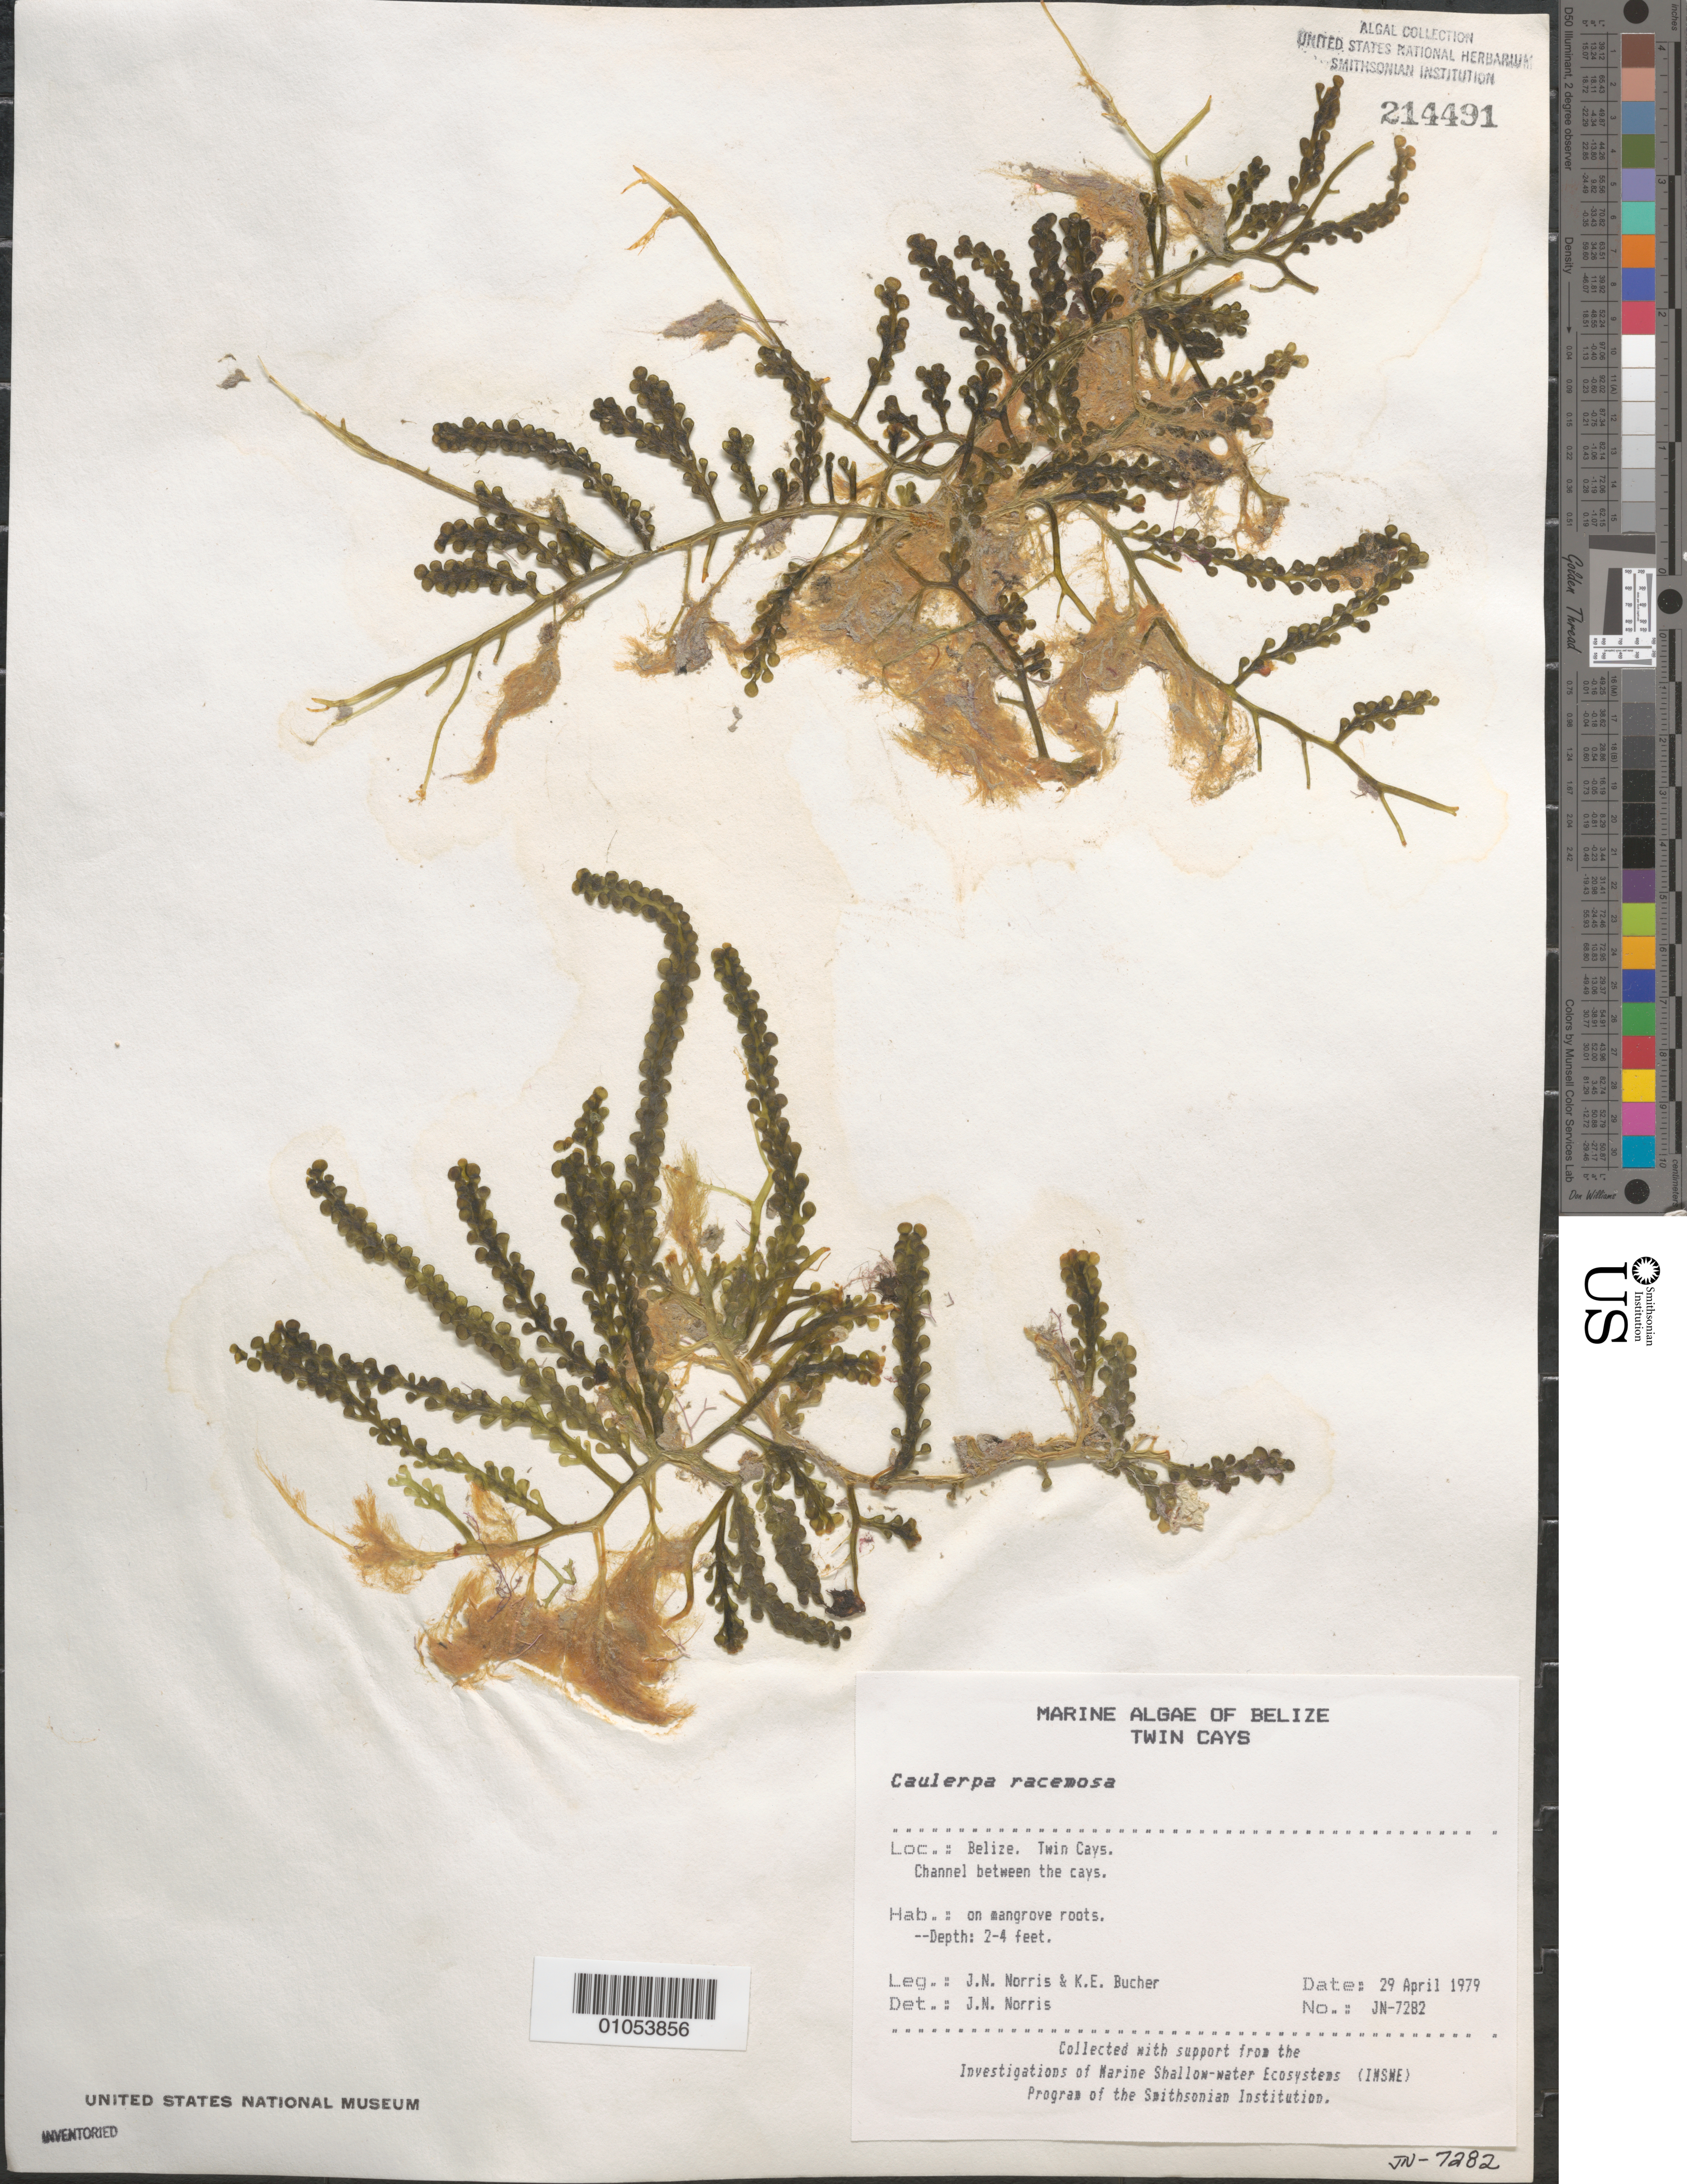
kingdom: Plantae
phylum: Chlorophyta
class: Ulvophyceae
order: Bryopsidales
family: Caulerpaceae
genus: Caulerpa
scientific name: Caulerpa racemosa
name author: (Forssk.) J. Agardh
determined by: Norris, James N.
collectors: J. N. Norris & K. E. Bucher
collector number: JN-7282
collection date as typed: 29 Apr 1979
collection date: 1979-04-29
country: Belize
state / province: Stann Creek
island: Twin Cays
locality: Channel between Twin Cays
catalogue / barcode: US 214491